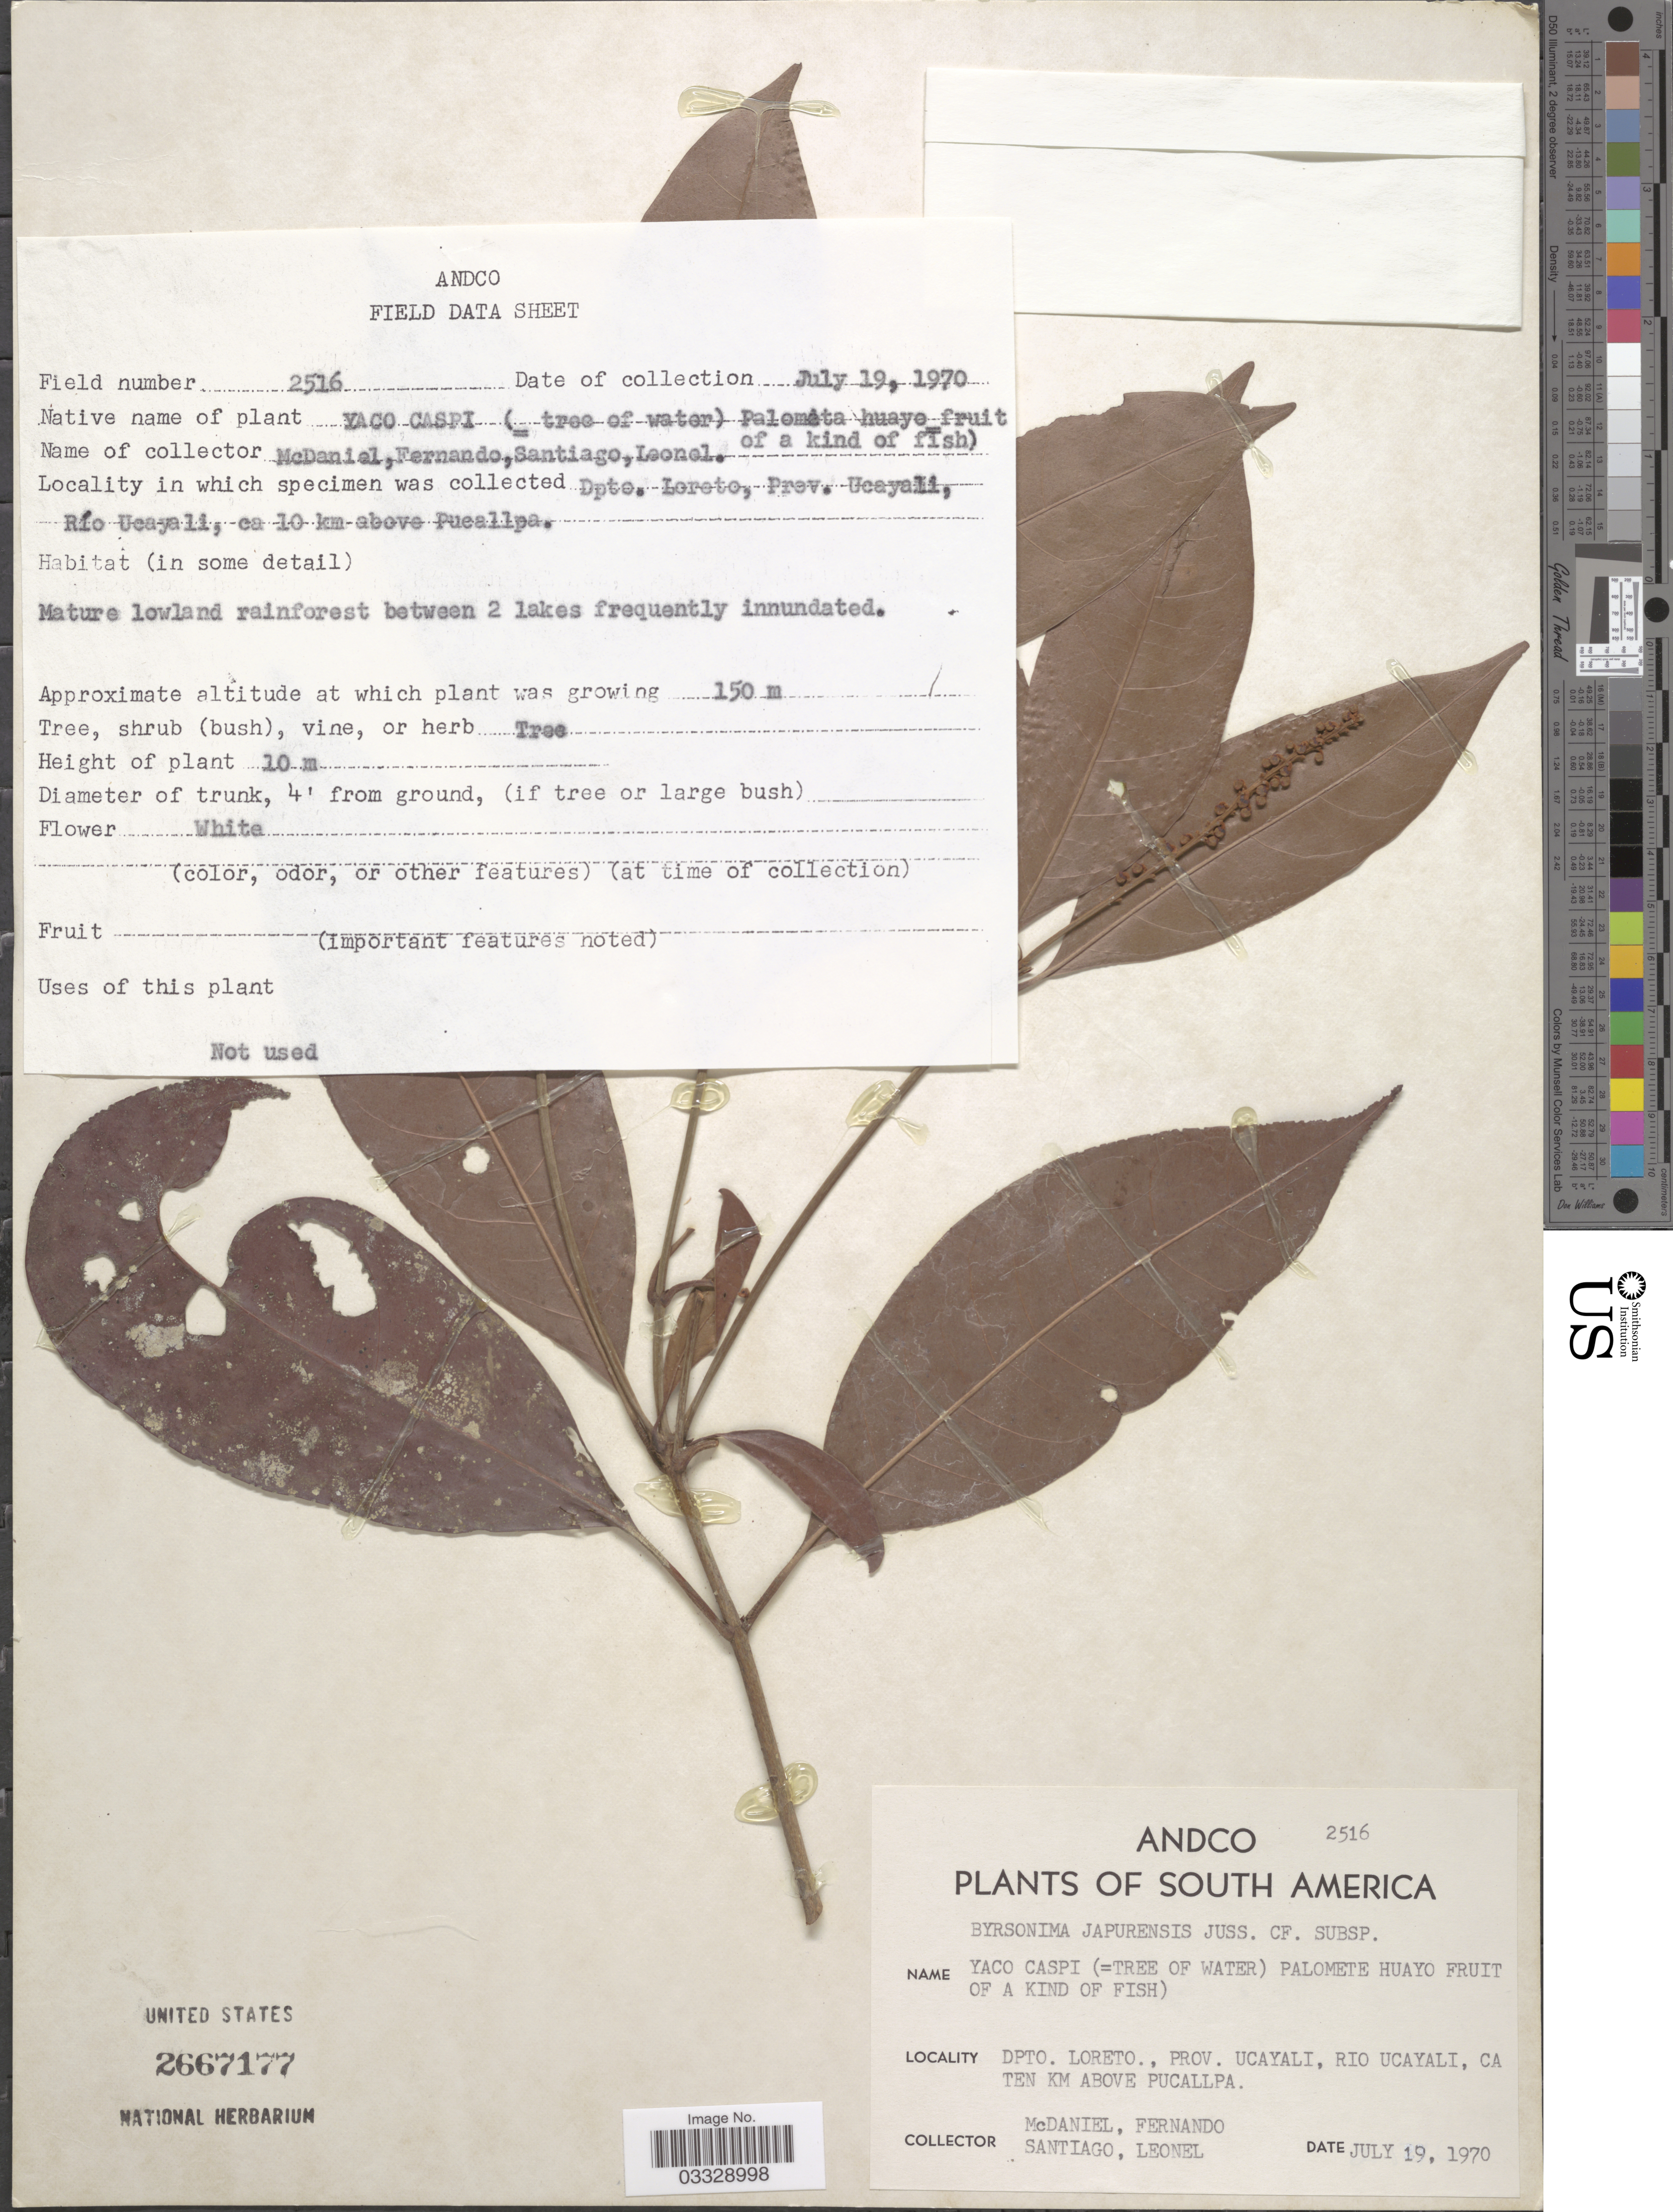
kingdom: Plantae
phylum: Tracheophyta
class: Magnoliopsida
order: Malpighiales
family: Malpighiaceae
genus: Byrsonima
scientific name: Byrsonima japurensis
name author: A. Juss.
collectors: -- McDaniel, -- Fernando, -. Santiago & -- Leonel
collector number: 2516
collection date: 1970-07-19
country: Peru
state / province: Loreto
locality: Dpto. Loreto., Prov. Ucayali, Rio Ucayali, ca 10 km above Pucallpa.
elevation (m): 150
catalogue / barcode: US 2667177